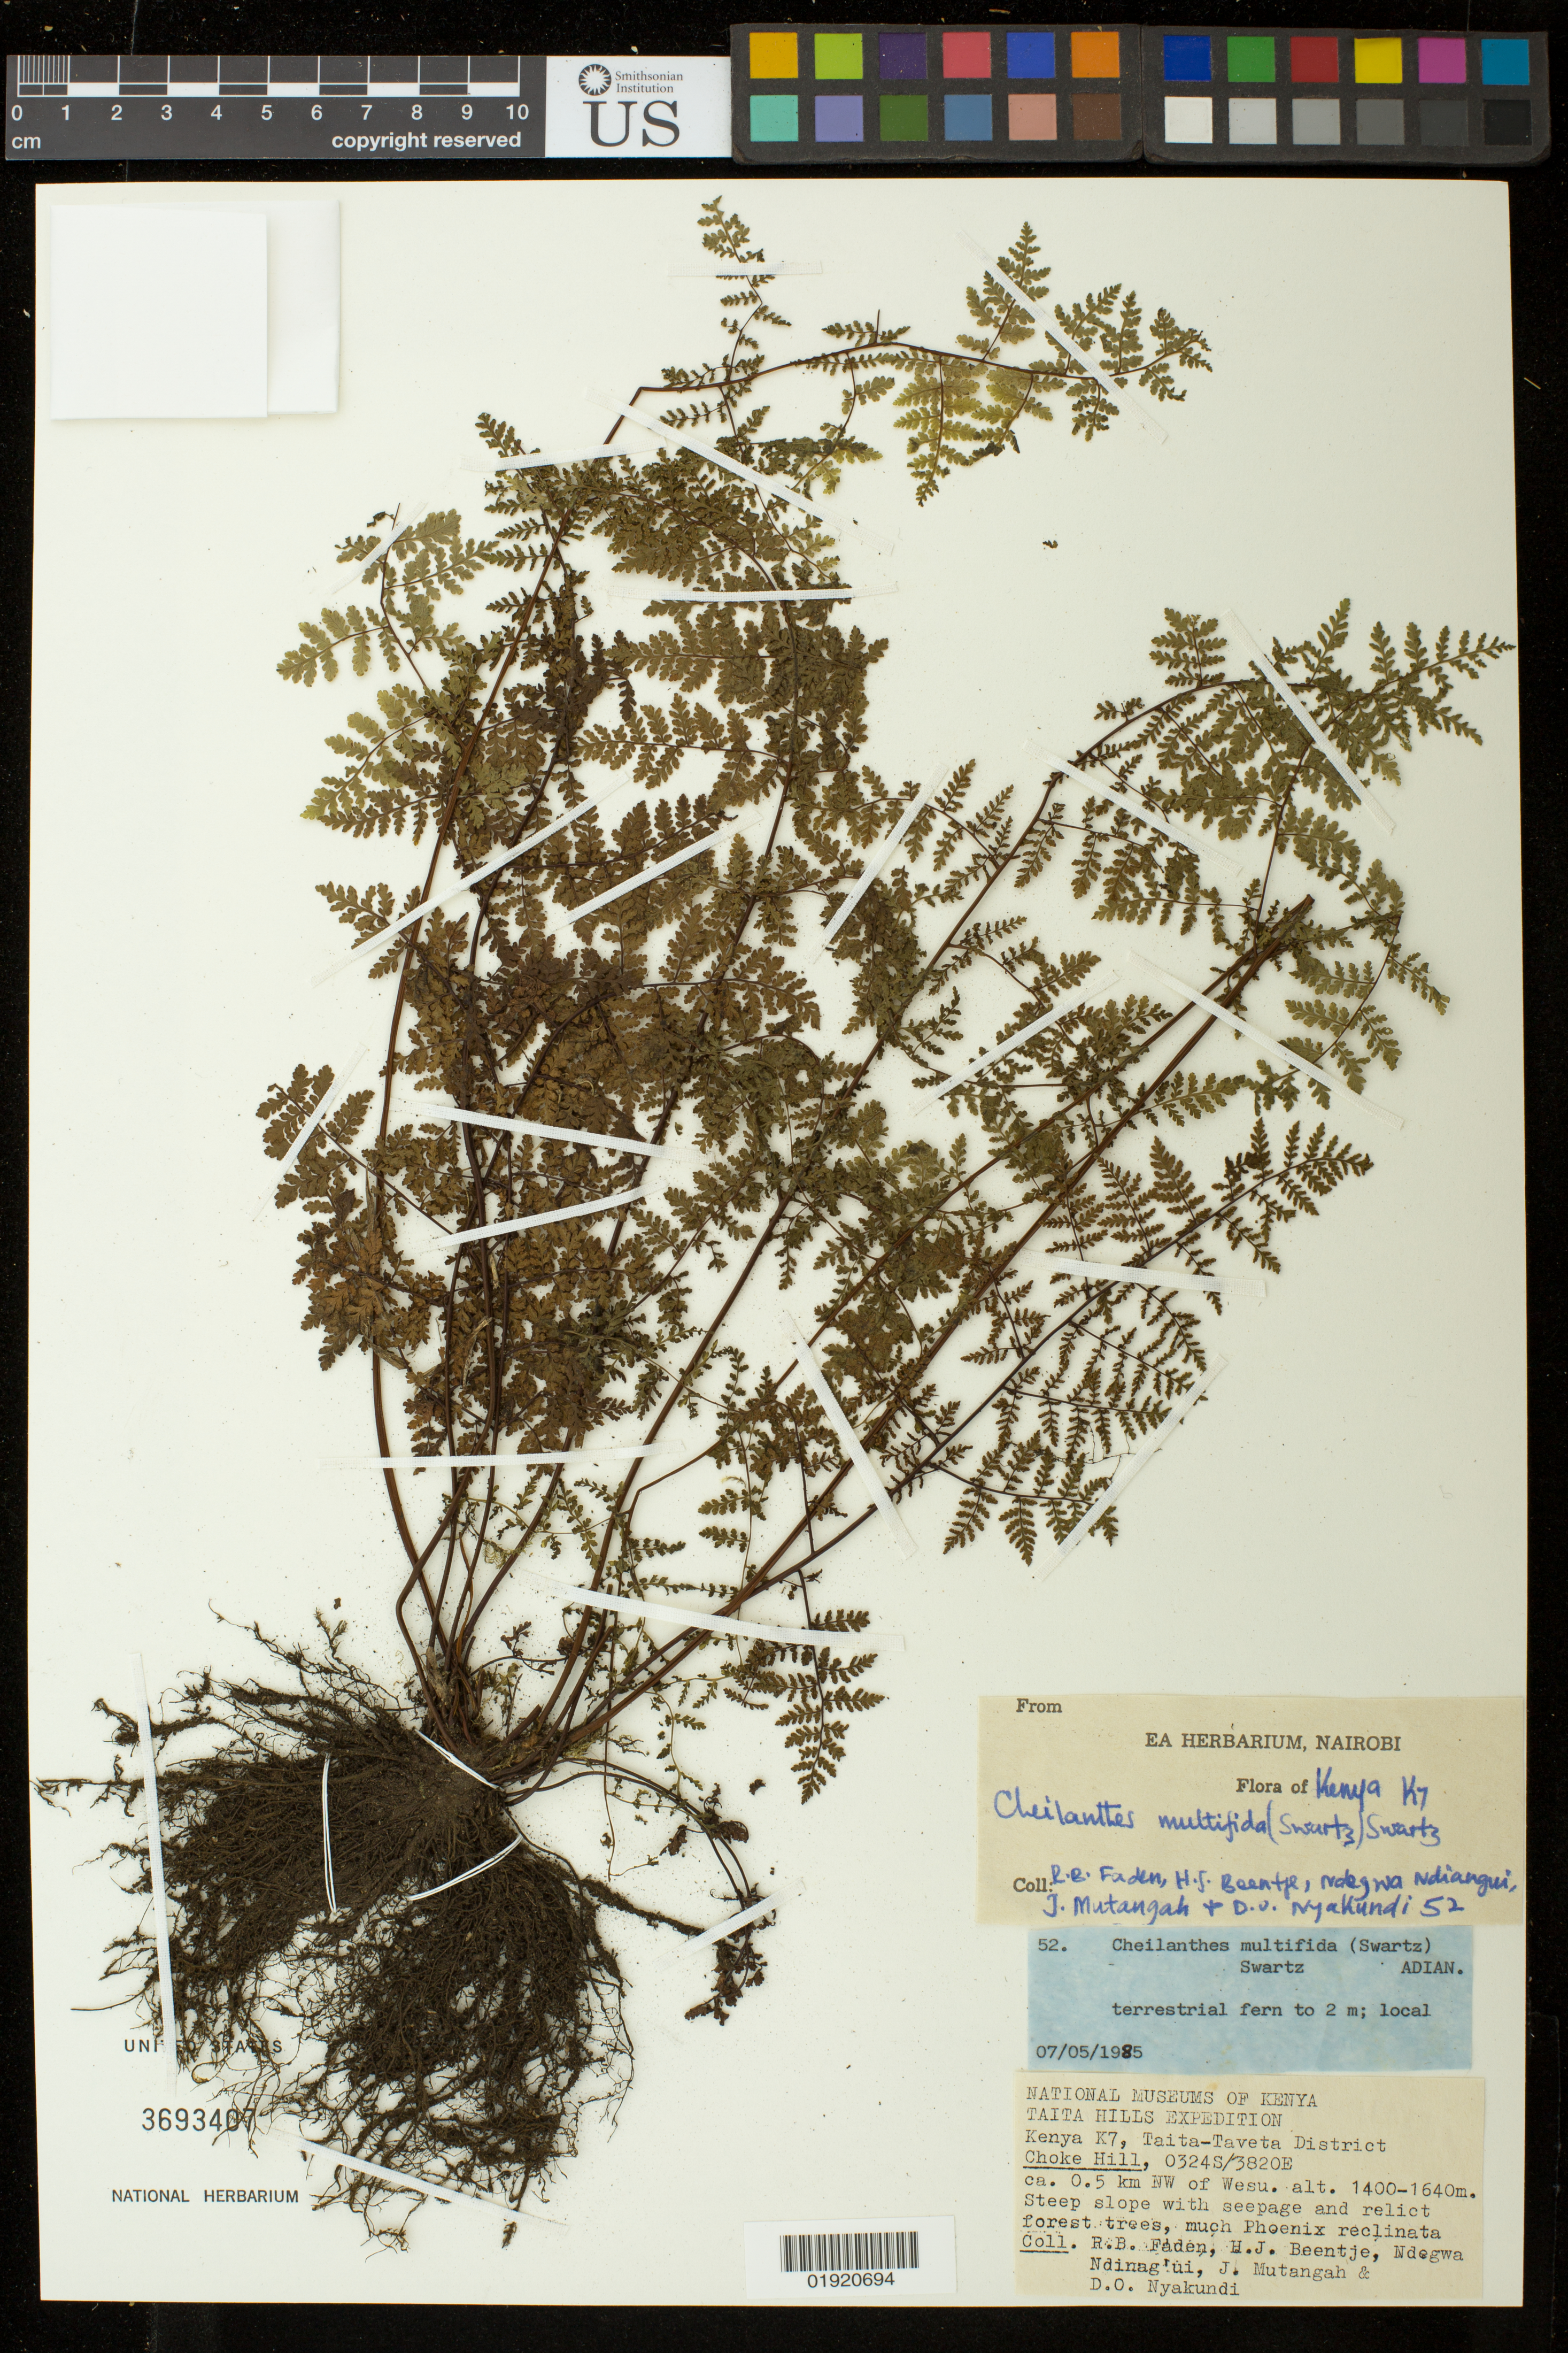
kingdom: Plantae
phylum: Tracheophyta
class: Polypodiopsida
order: Polypodiales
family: Pteridaceae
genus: Cheilanthes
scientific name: Cheilanthes multifida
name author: Sw.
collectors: R. B. Faden, H. J. Beentje, Ndegwa Ndiang'ui, J. Mutangah & D. Nyakundi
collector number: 52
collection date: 1985-05-07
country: Kenya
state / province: Taita Taveta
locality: Kenya K7, Taita-Taveta District. Taita Hills. Choke Hill. ca. 0.5 km NW of Wesu.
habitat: Steep slope with seepage and relicit forest trees, much Phoenix reclinata.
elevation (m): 1400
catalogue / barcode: US 3693407